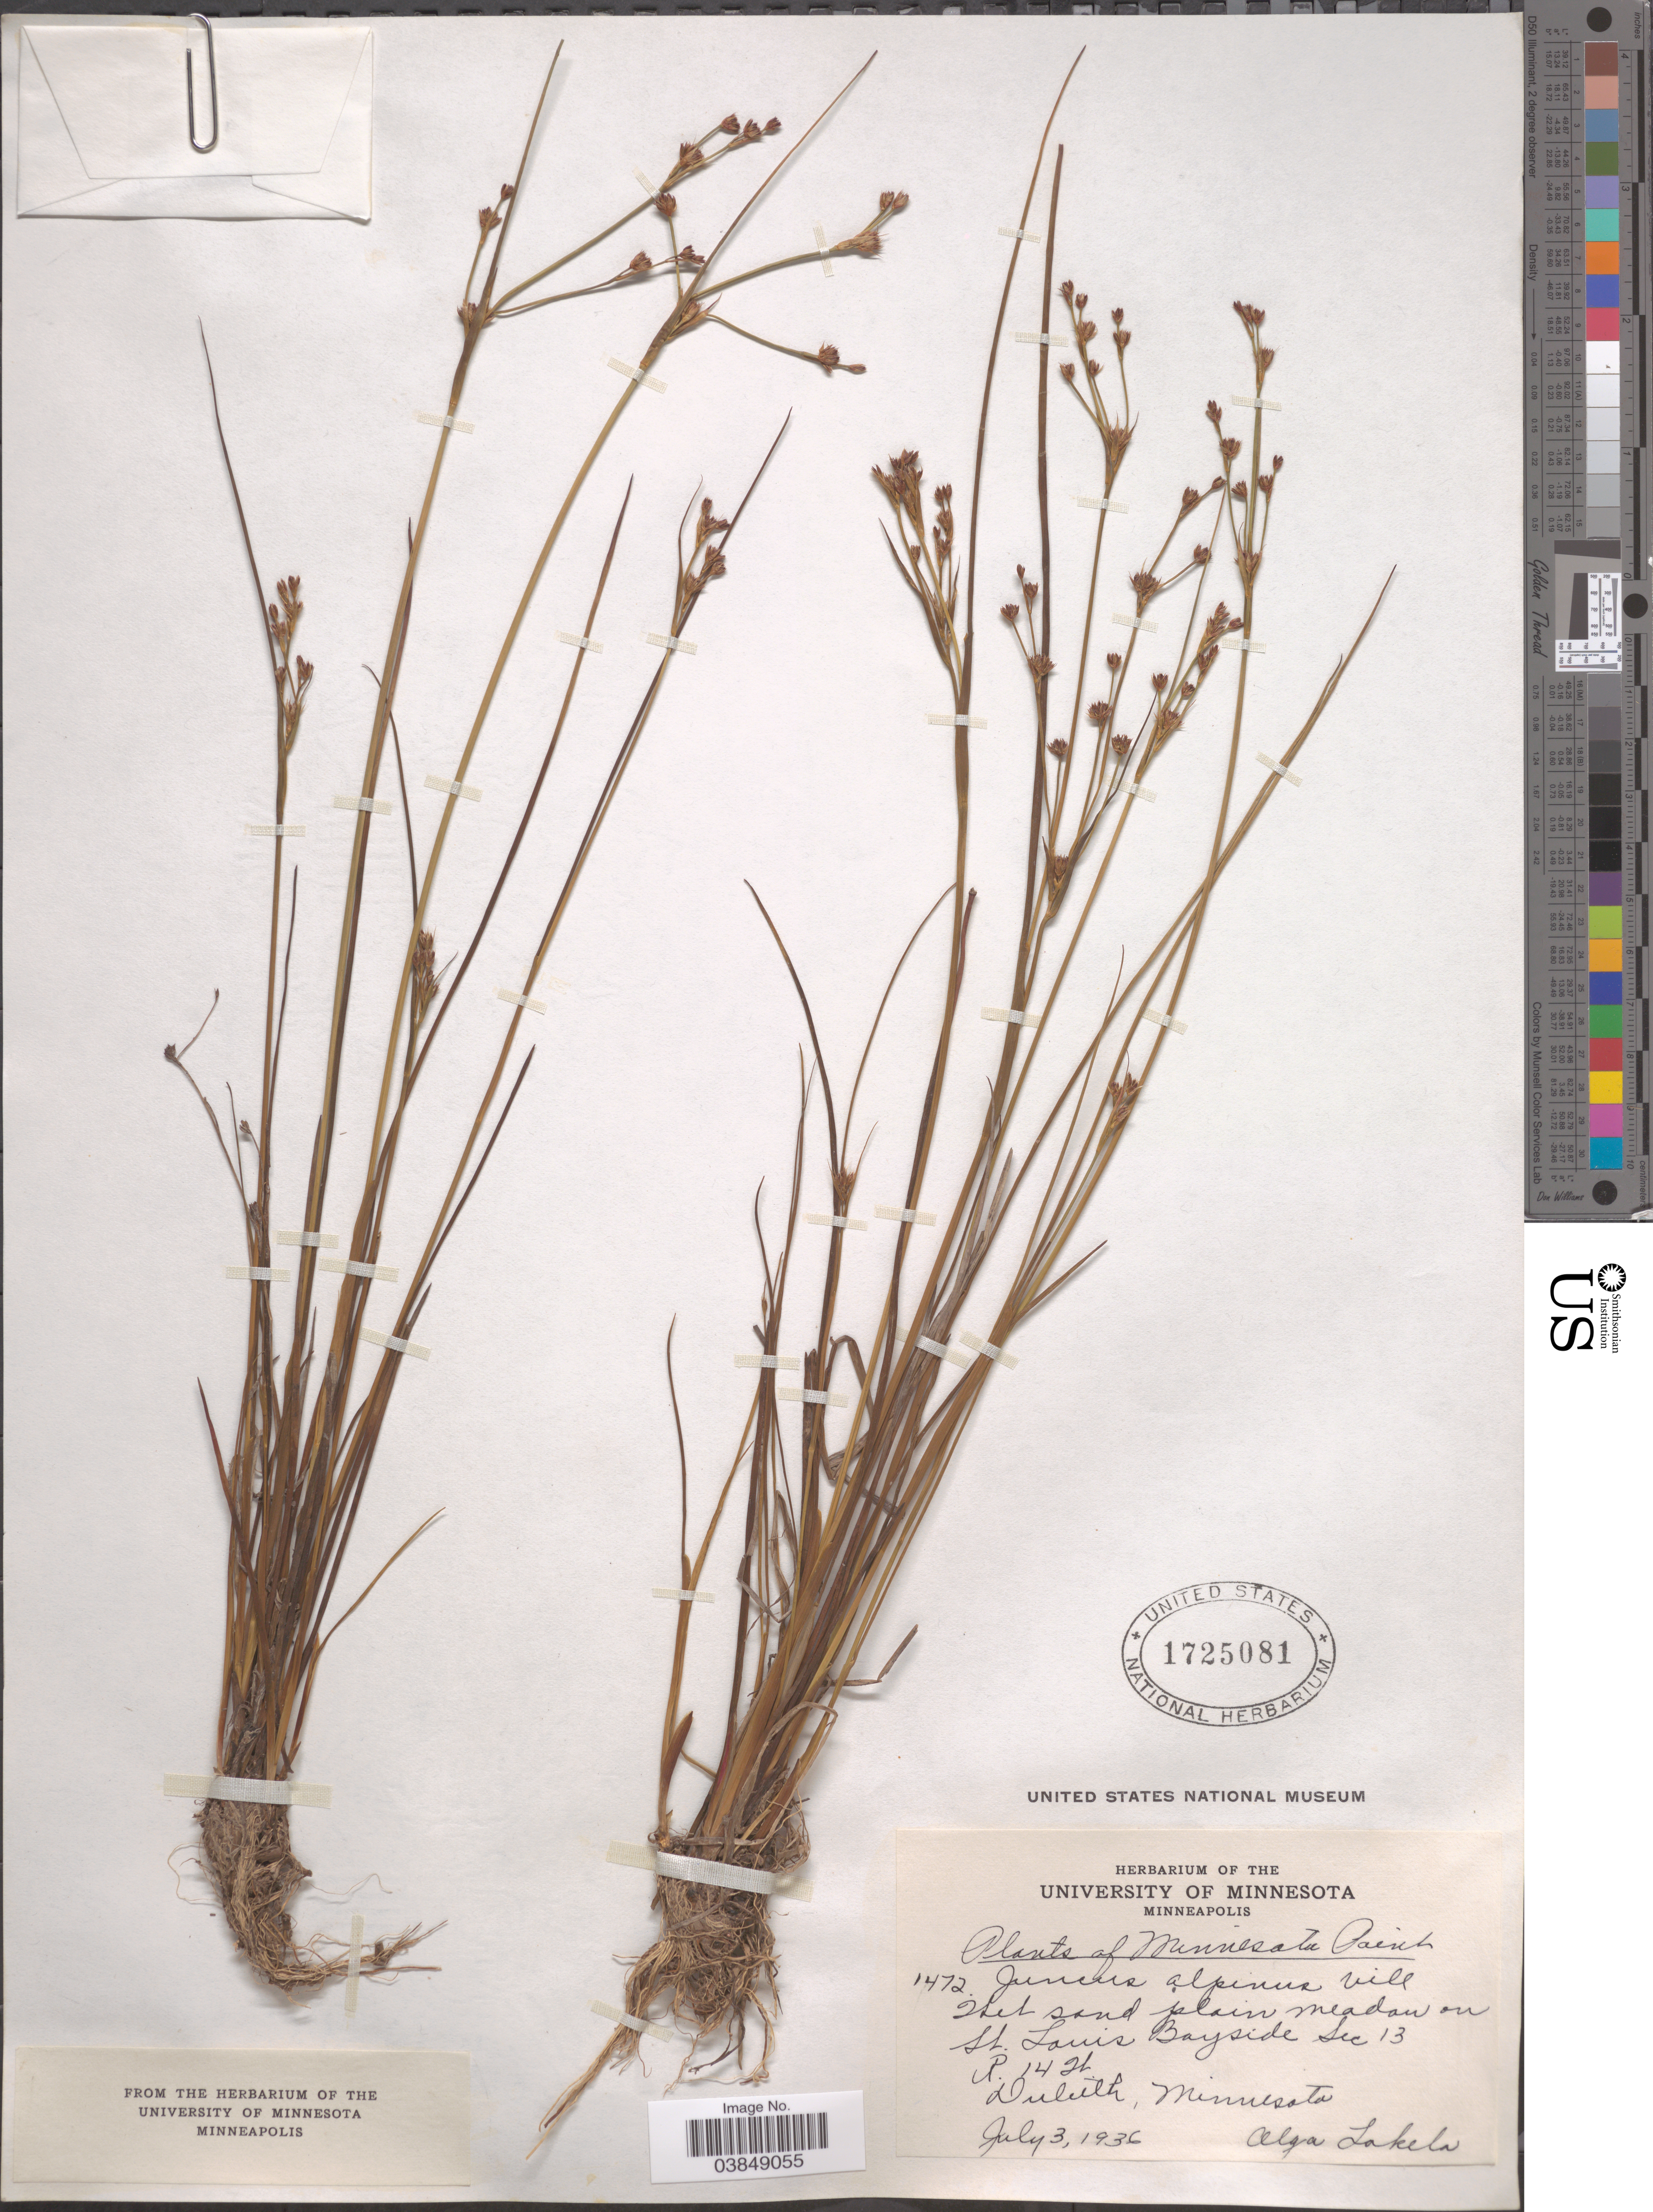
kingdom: Plantae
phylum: Tracheophyta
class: Liliopsida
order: Poales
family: Juncaceae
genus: Juncus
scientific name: Juncus alpinus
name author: Vill.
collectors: O. K. Lakela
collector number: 1472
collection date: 1936-07-03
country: United States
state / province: Minnesota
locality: Wet sand plain meadow on St. Louis Bayside Sec 13 R. 14 W Duluth.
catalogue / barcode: US 1725081